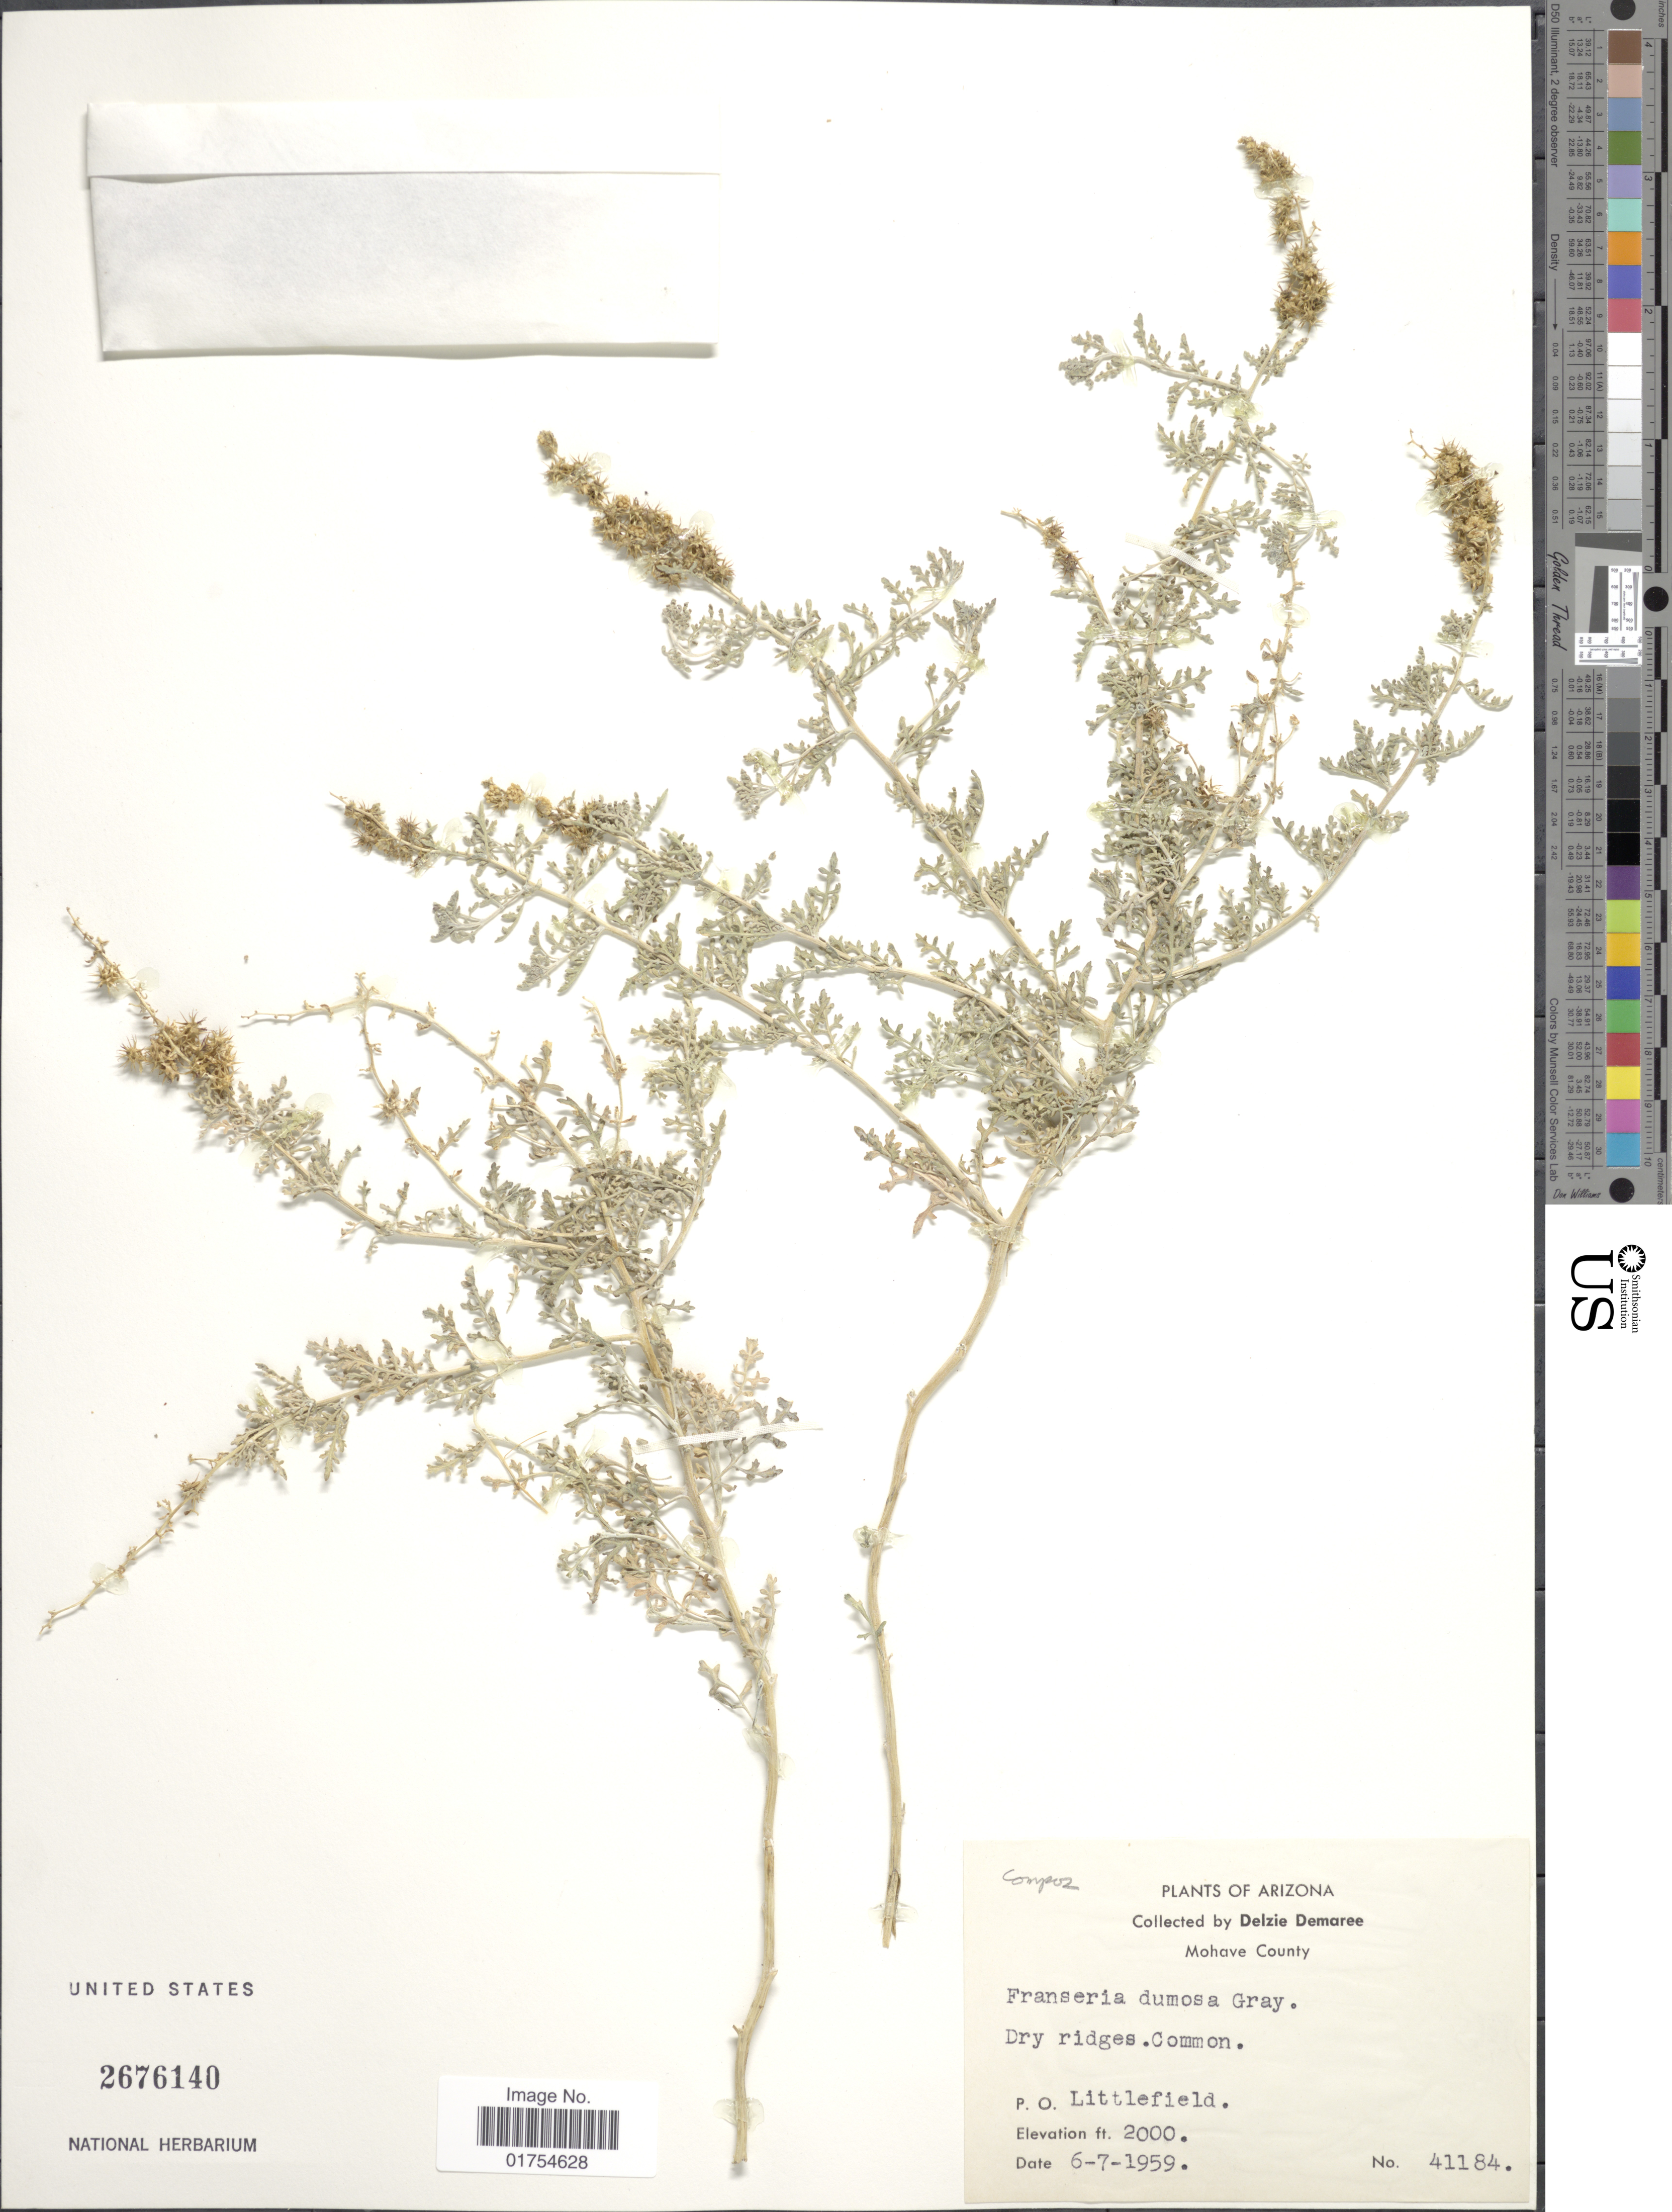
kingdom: Plantae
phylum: Tracheophyta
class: Magnoliopsida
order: Asterales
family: Asteraceae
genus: Franseria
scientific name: Franseria dumosa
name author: A. Gray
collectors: D. Demaree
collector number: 41184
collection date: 1959-06-07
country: United States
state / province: Arizona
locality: Mohave County, Littlefield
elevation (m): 610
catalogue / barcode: US 2676140